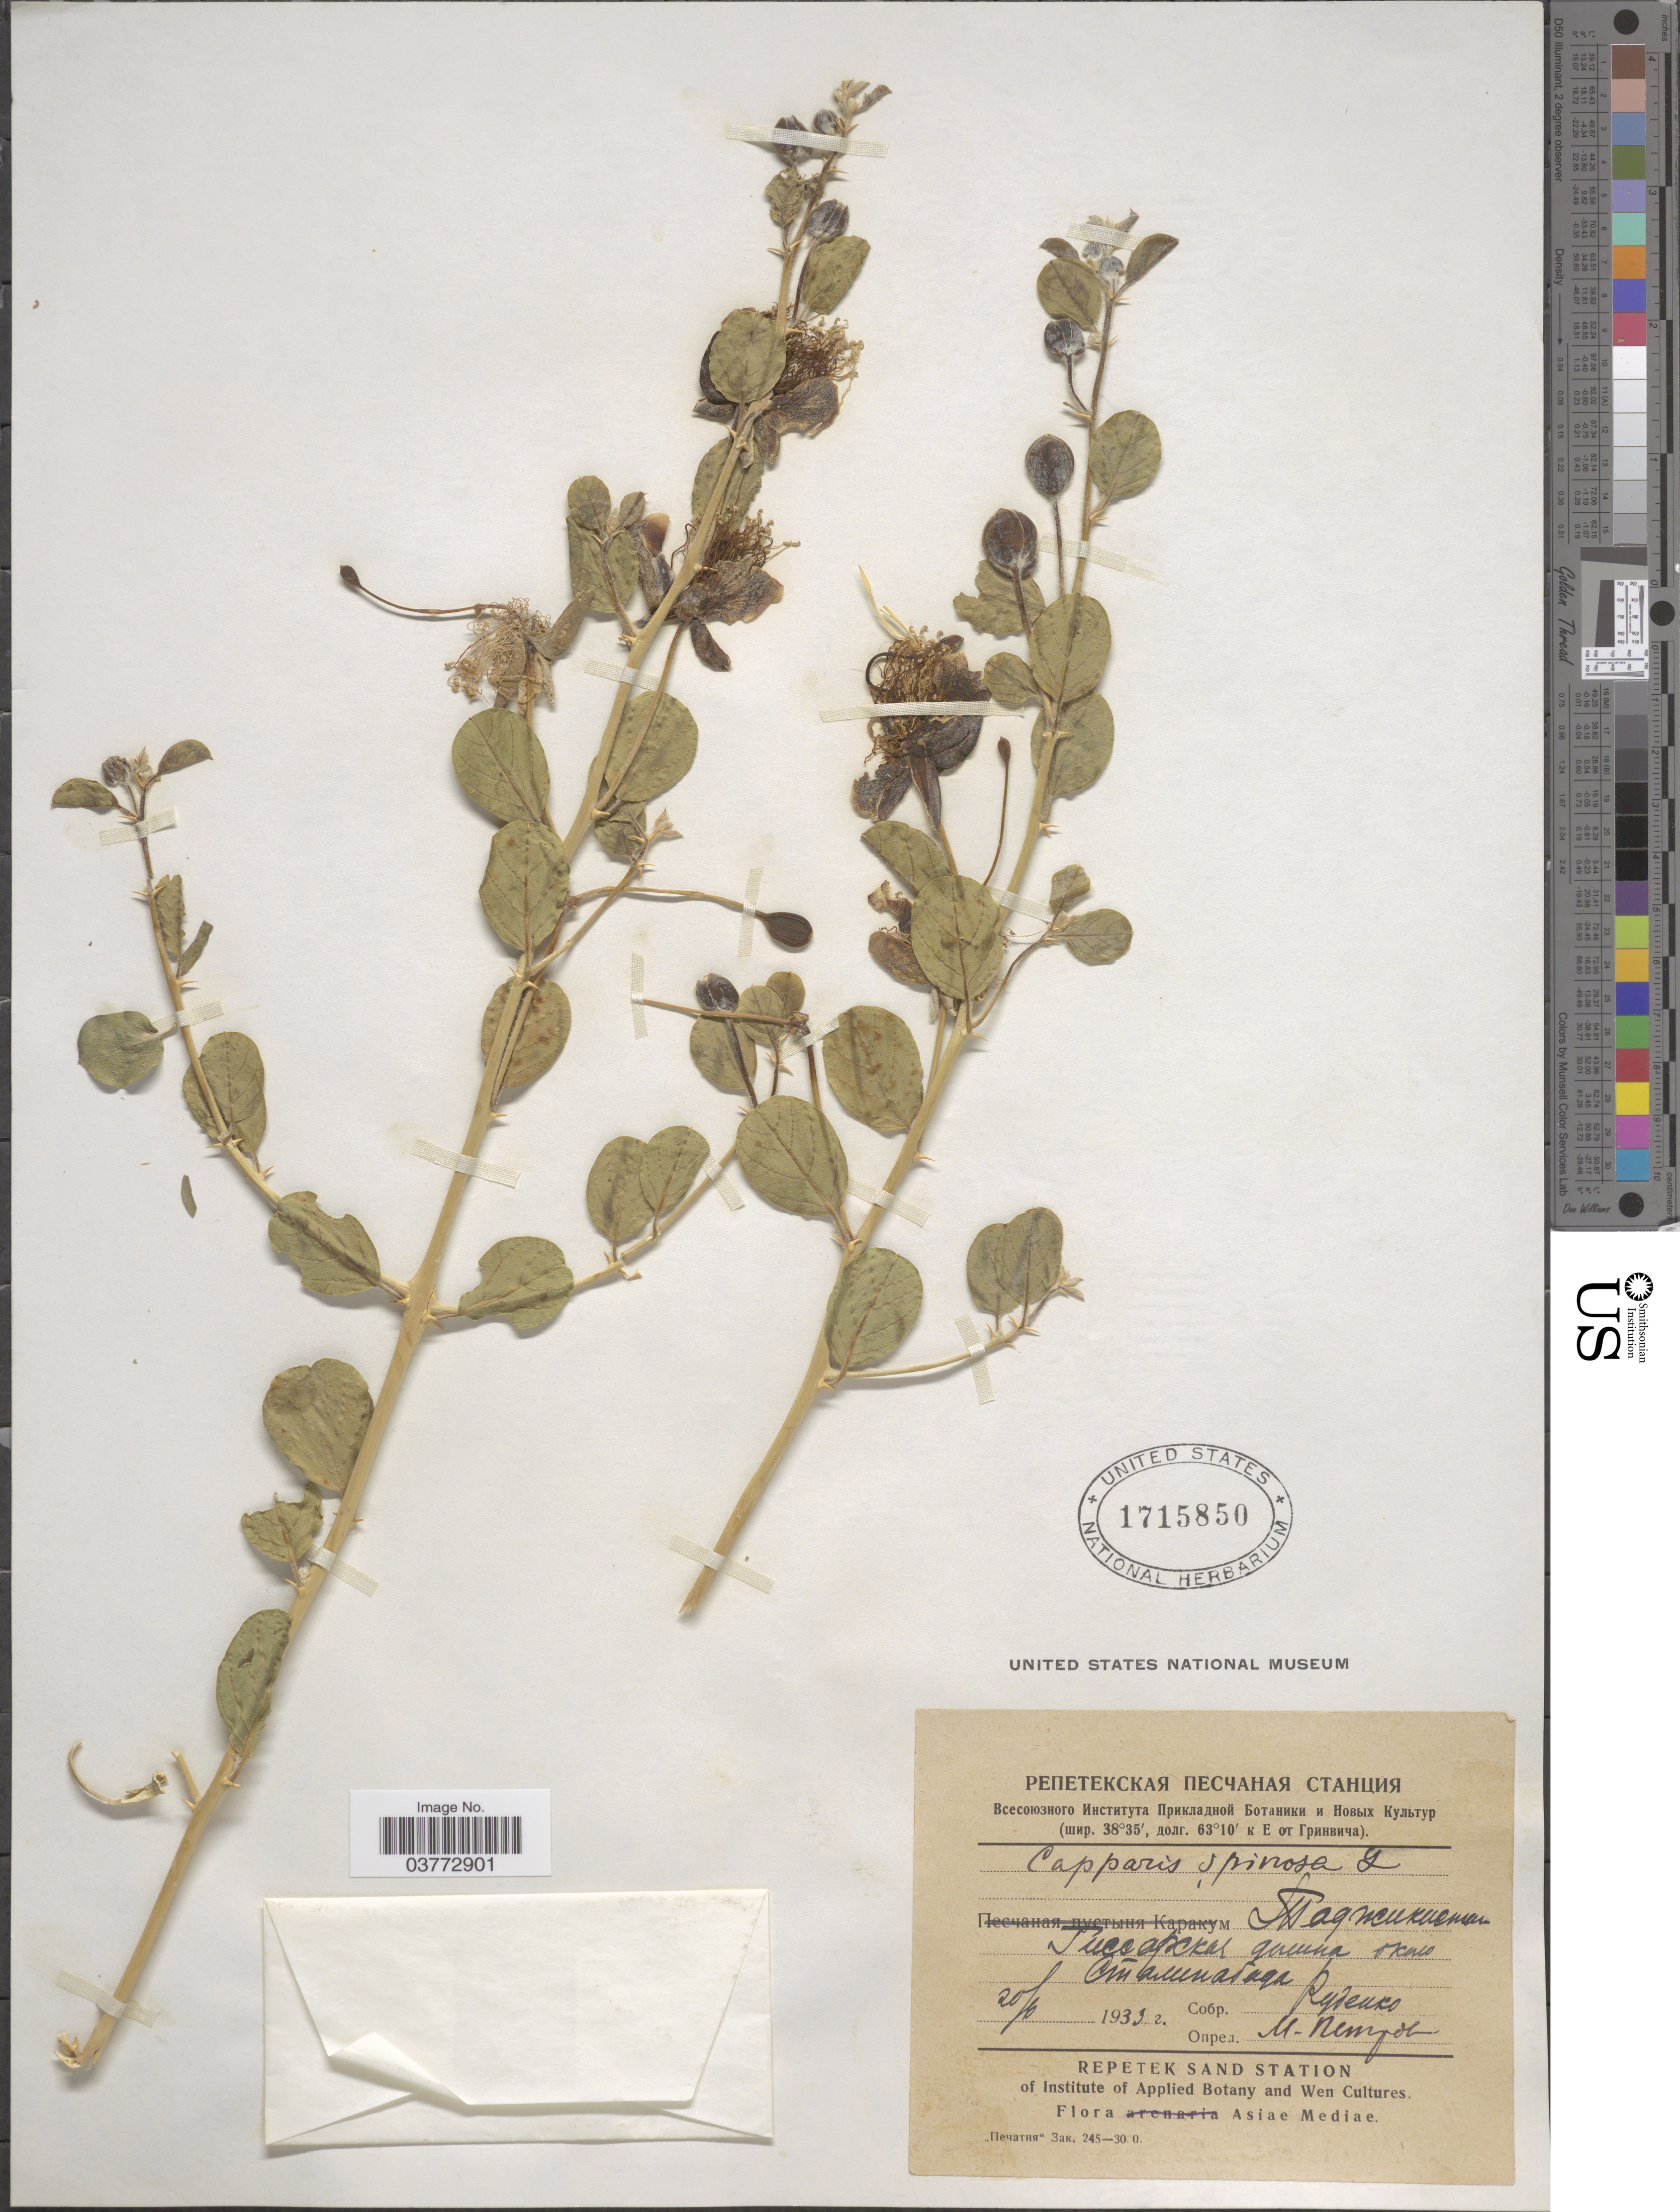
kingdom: Plantae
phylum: Tracheophyta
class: Magnoliopsida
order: Brassicales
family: Capparaceae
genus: Capparis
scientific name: Capparis sicula subsp. sicula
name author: Veill. ex Duhamel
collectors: Rydenko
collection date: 1933-06-20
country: Tajikistan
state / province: Dushanbe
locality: Gissar Valley near Dushanbe.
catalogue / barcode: US 1715850